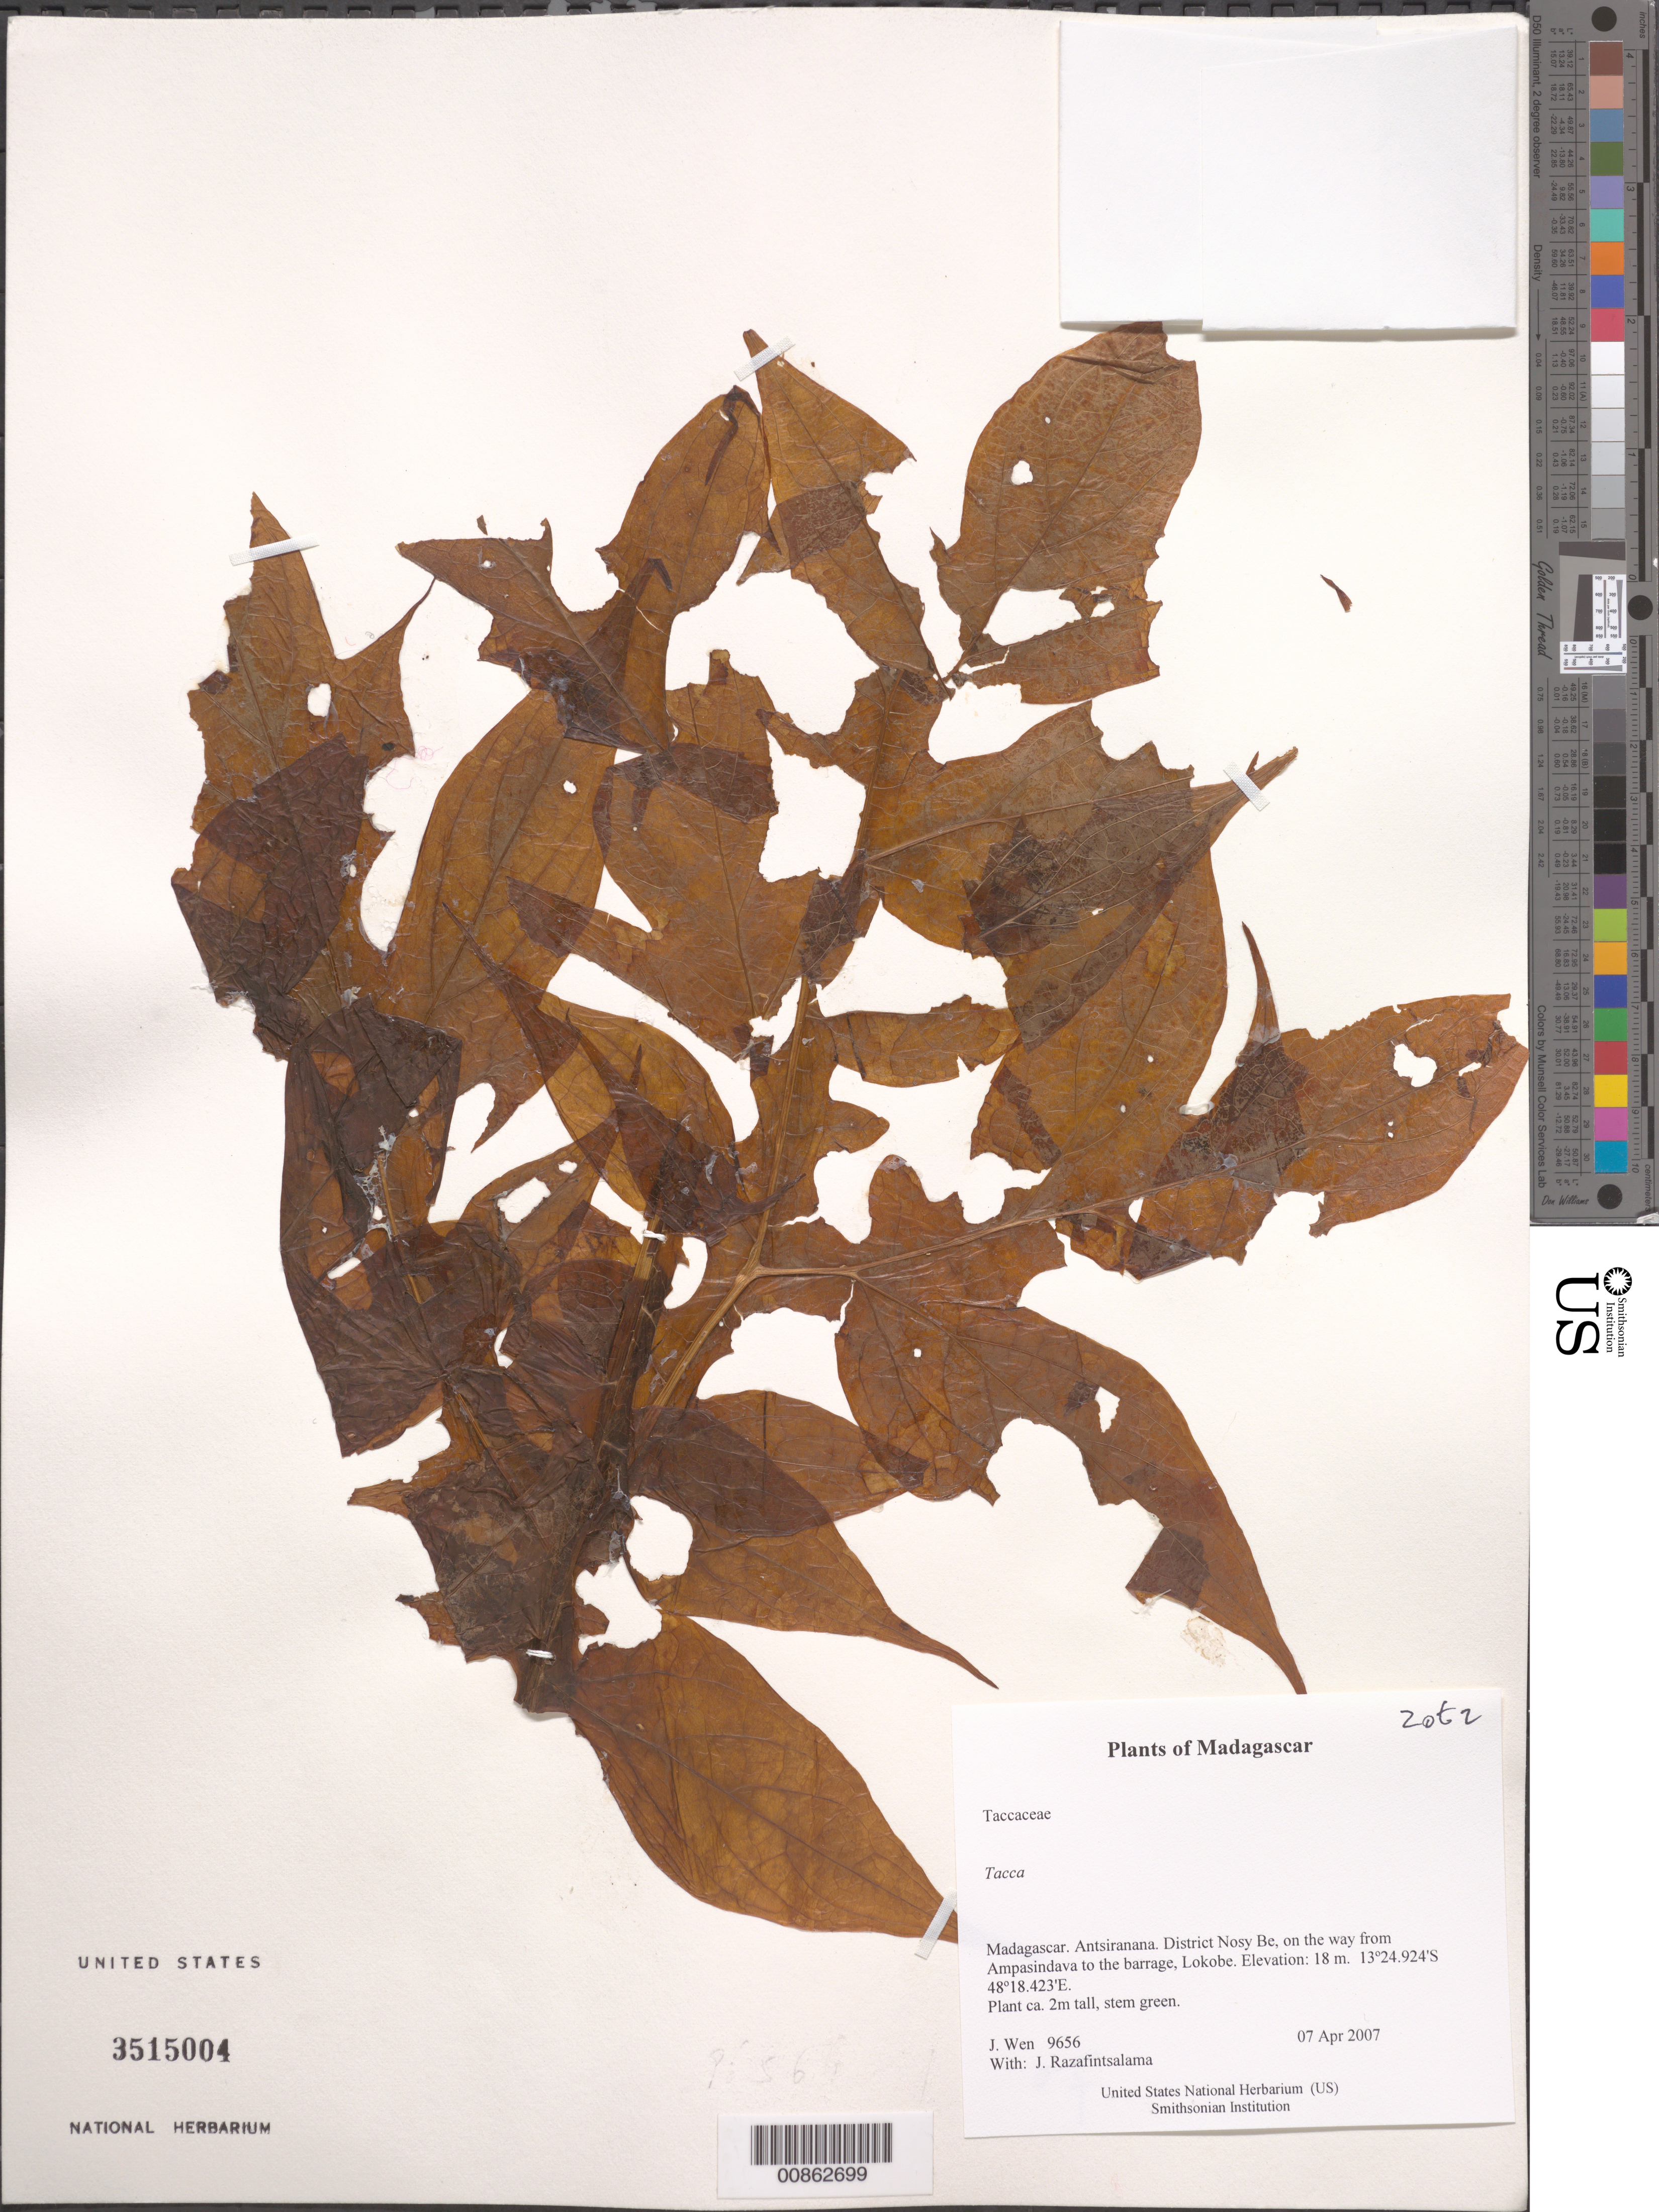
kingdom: Plantae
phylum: Tracheophyta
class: Liliopsida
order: Dioscoreales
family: Dioscoreaceae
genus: Tacca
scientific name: Tacca sp.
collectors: J. Wen & J. Razafintsalama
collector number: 9656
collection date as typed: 07 Apr 2007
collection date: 2007-04-07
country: Madagascar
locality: District Antsiranana II, commune Andrafiabe, Sahafary Forest, ca. 6 km east of Saharenana, Sahafarybe.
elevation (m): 18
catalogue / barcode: US 3515004